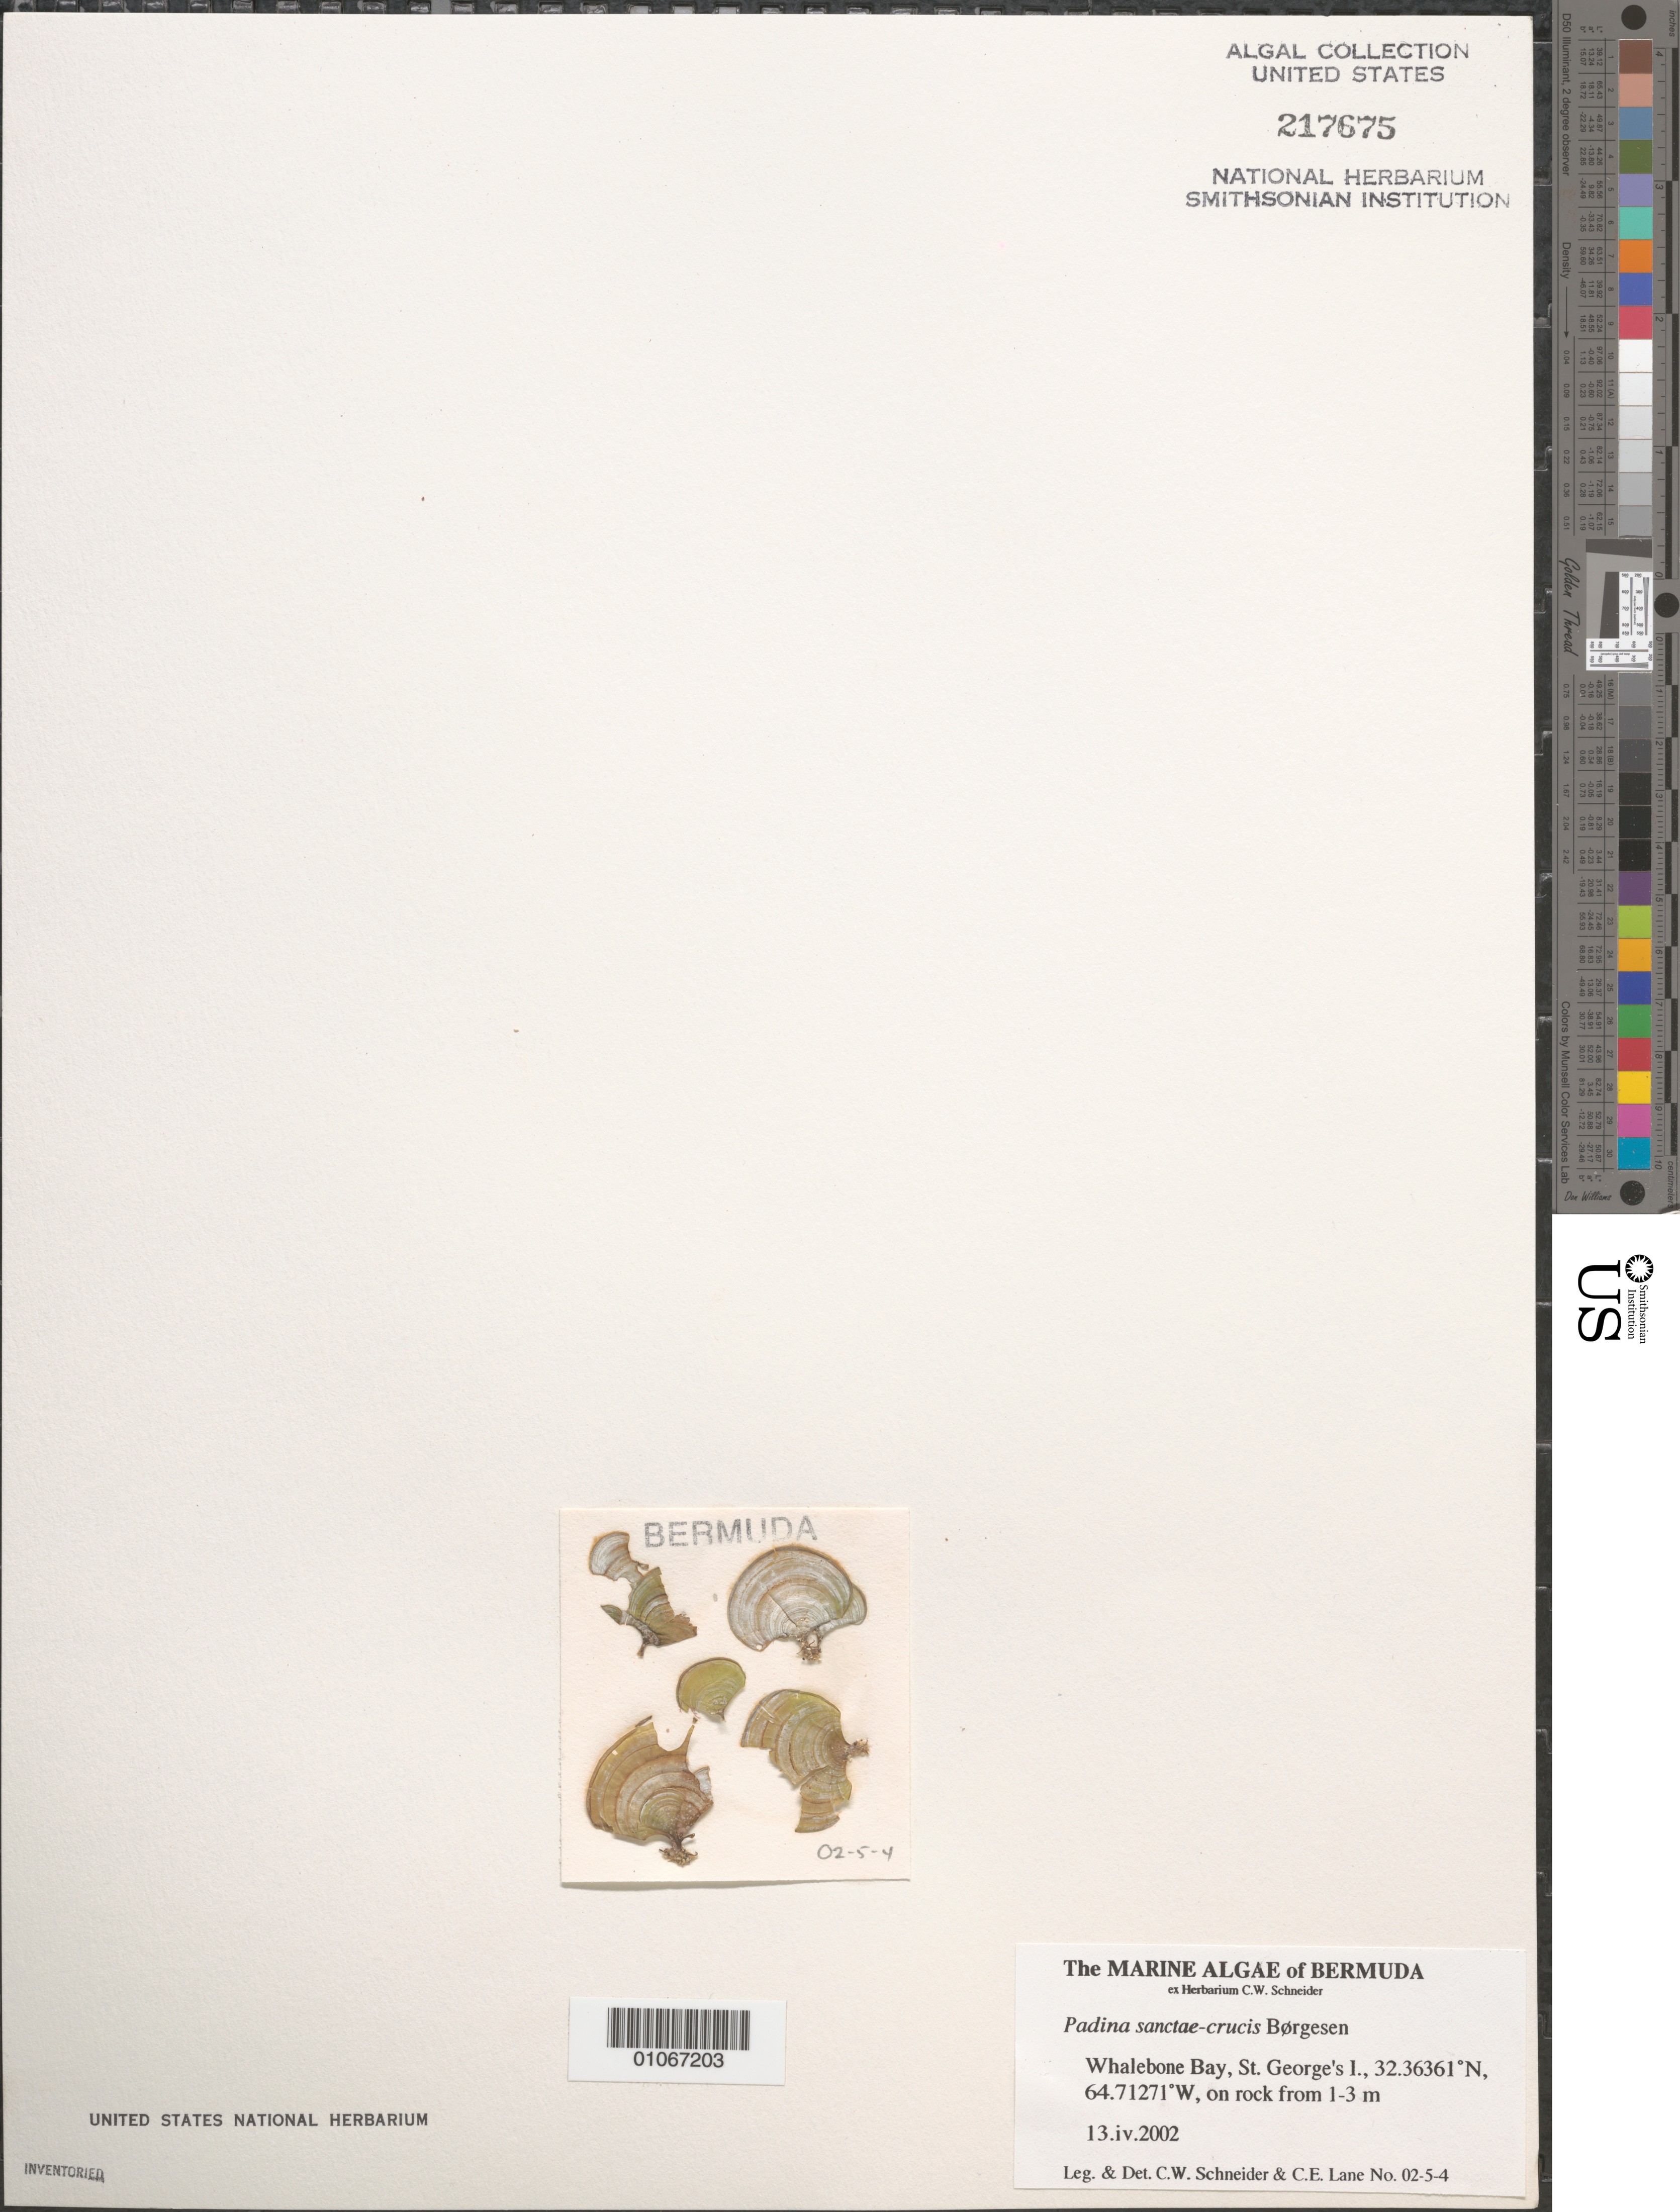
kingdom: Chromista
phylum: Ochrophyta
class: Phaeophyceae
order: Dictyotales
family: Dictyotaceae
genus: Padina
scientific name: Padina sanctae-crucis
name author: Børgesen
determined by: Schneider, C. W.; Lane, C. E.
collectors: C. W. Schneider & C. E. Lane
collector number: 02-5-4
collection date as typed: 13 Apr 2002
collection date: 2002-04-13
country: Bermuda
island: St. George's Island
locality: Whalebone Bay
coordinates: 32.36361 N, 64.71271 W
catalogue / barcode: US 217675